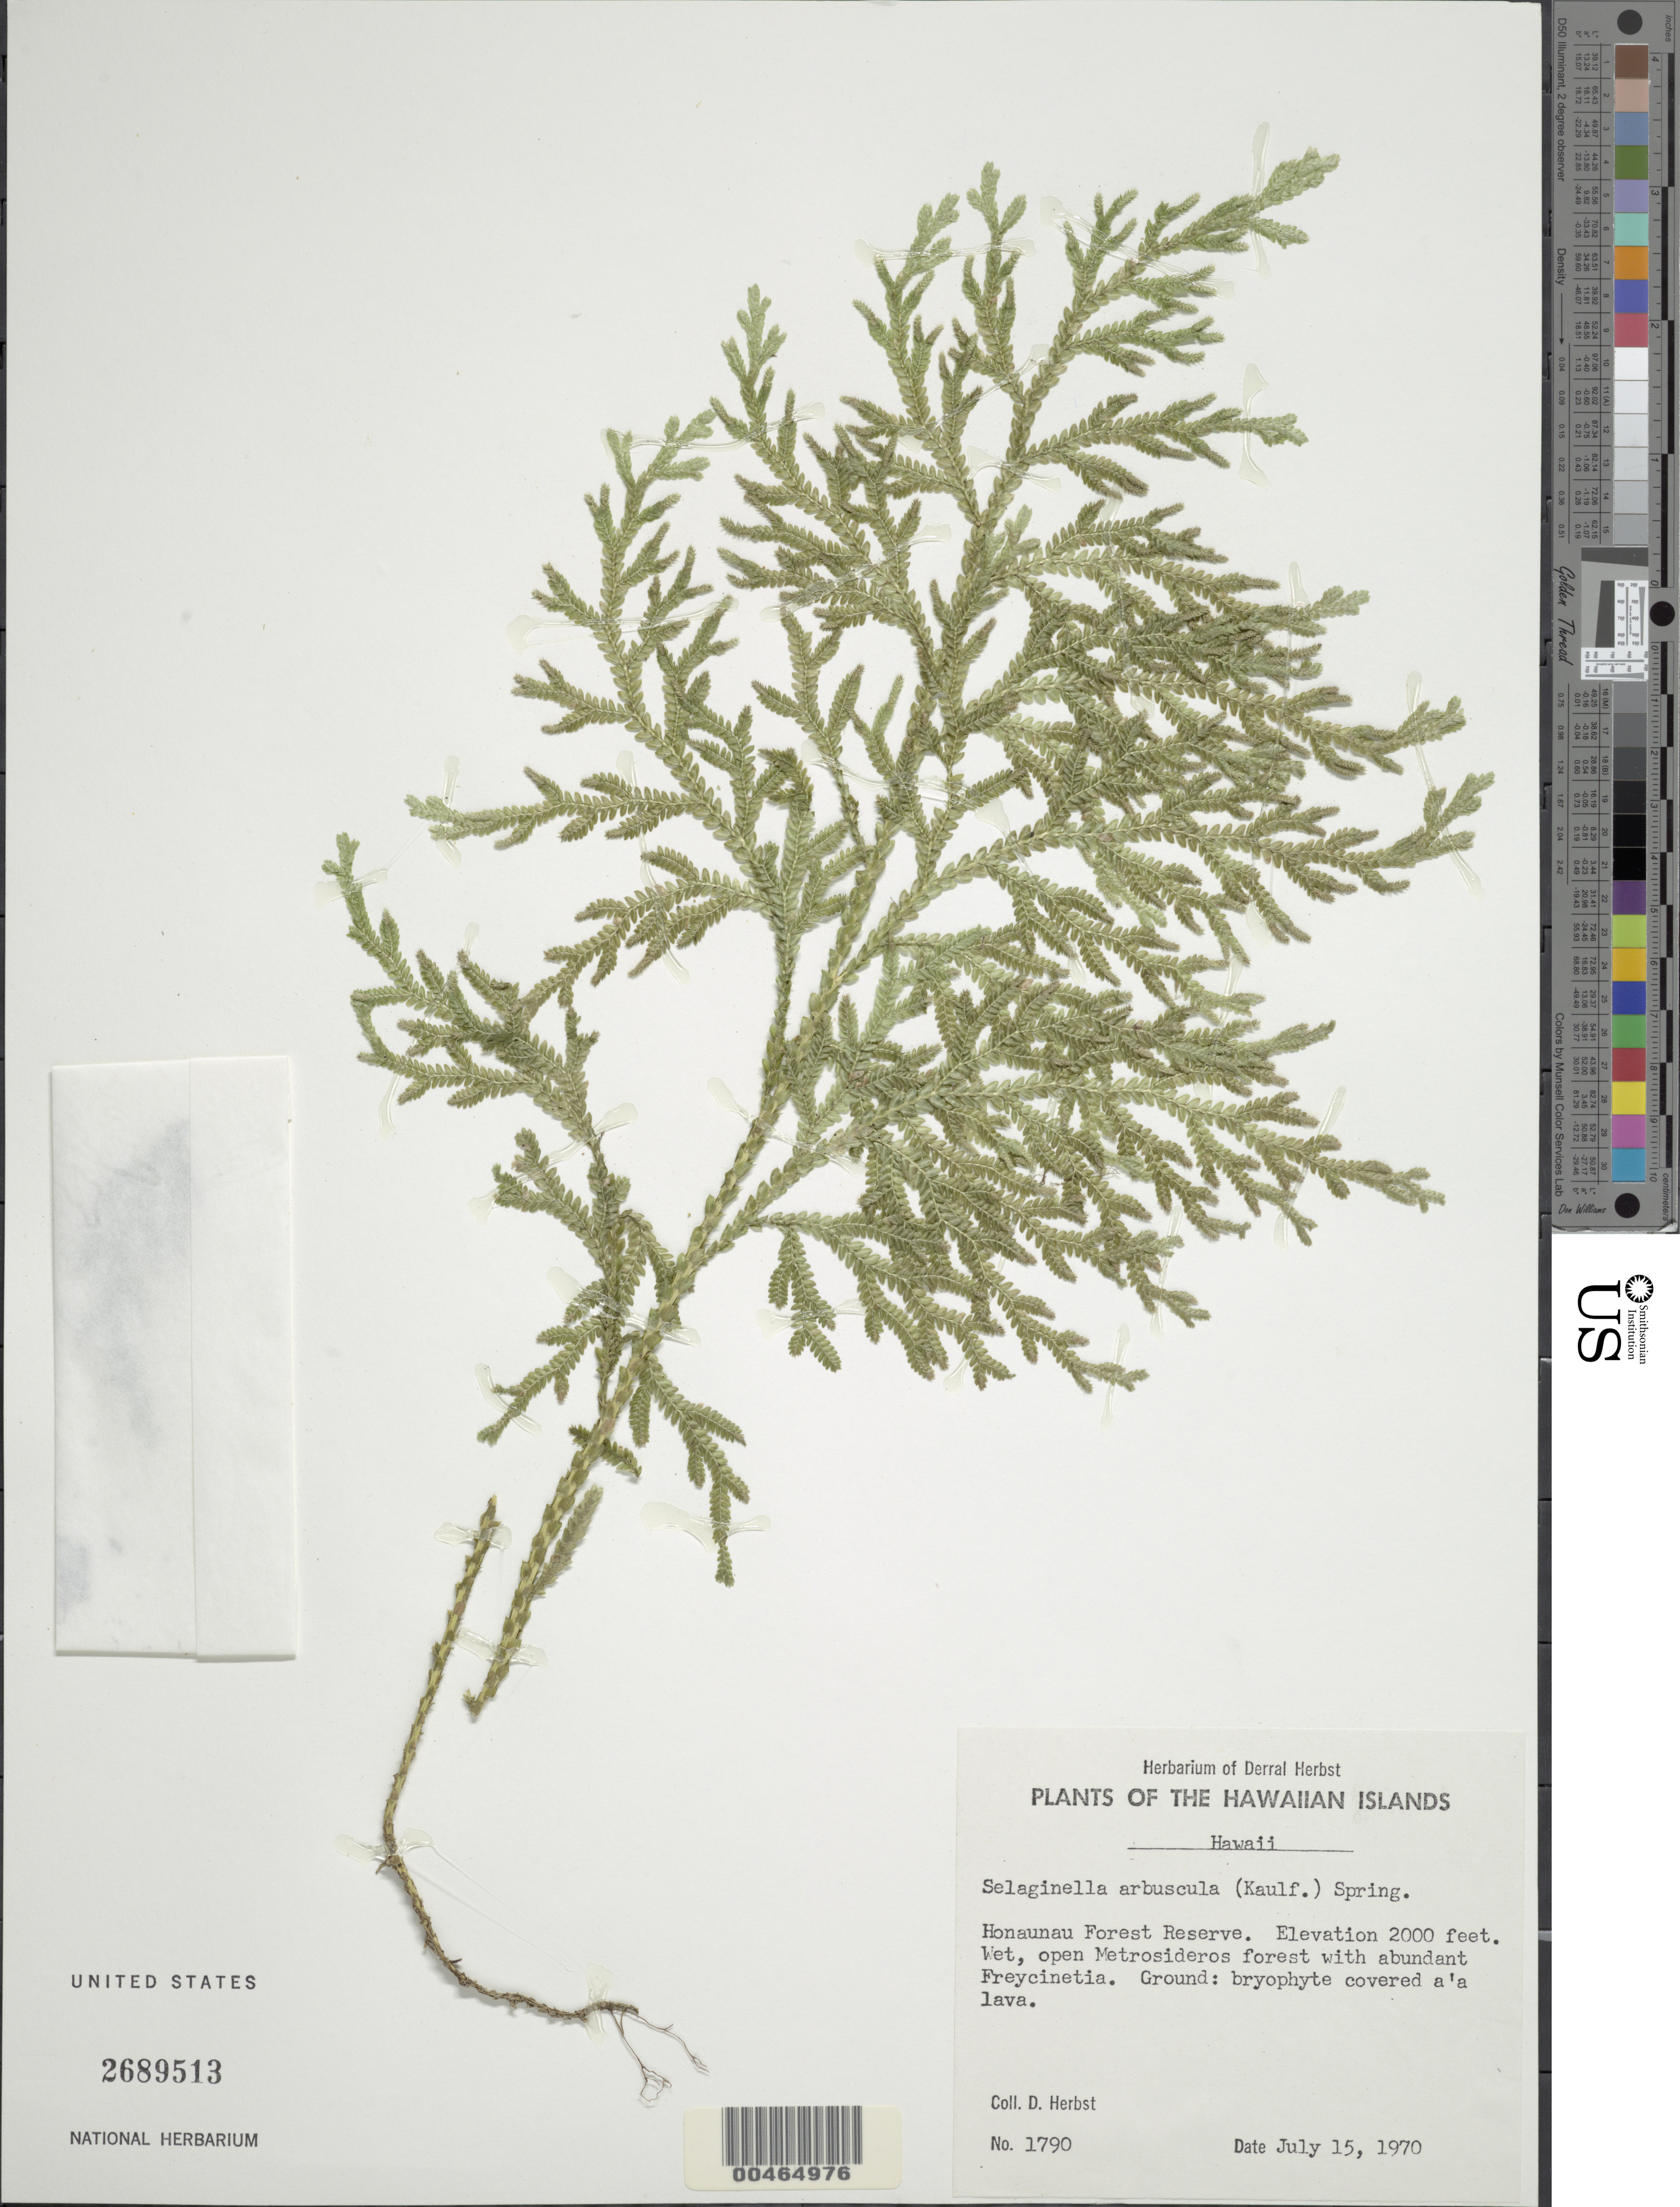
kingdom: Plantae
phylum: Tracheophyta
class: Lycopodiopsida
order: Selaginellales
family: Selaginellaceae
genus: Selaginella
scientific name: Selaginella arbuscula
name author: (Kualf.) Spring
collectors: D. R. Herbst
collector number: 1790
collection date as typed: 15 Jul 1970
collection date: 1970-07-15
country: United States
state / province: Hawaii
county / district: Hawaii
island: Hawaii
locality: Honaunau Forest Reserve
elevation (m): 610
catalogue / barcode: US 2689513